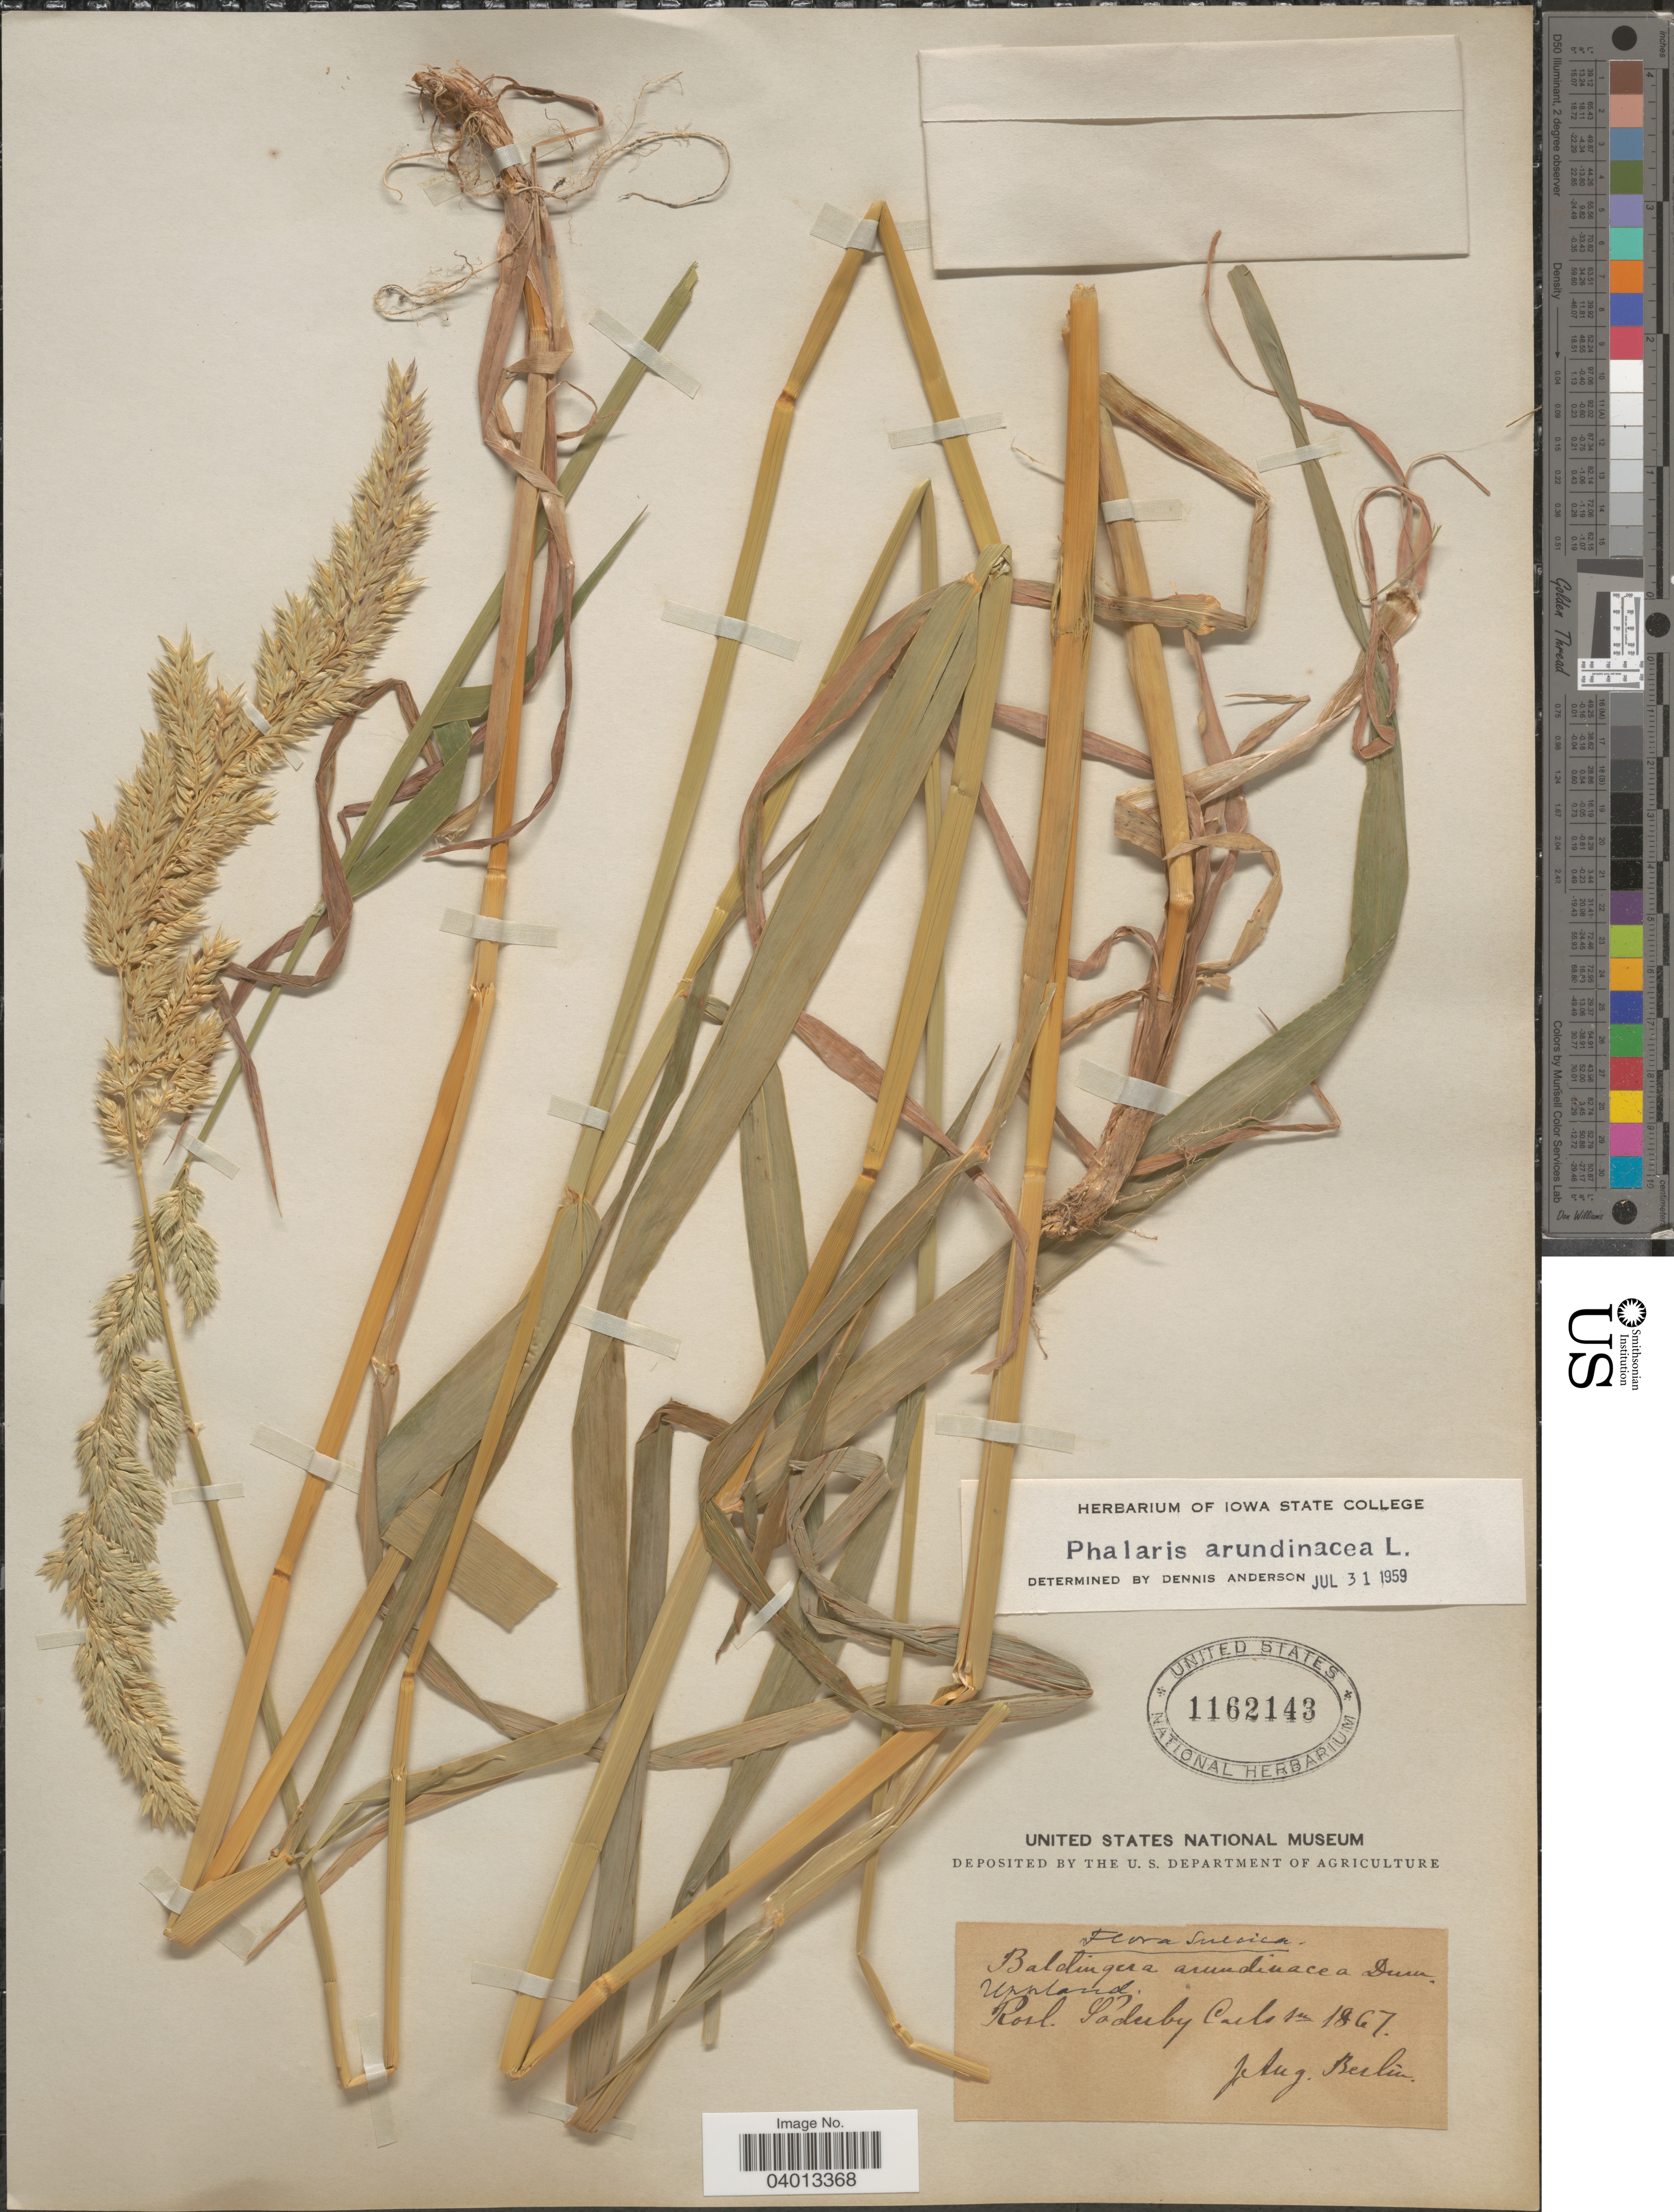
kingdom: Plantae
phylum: Tracheophyta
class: Liliopsida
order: Poales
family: Poaceae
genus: Phalaris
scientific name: Phalaris arundinacea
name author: L.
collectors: J. Berlin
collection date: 1867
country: Sweden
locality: Suecica. Uppland. Rosl. Soderby Carls sn.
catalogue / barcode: US 1162143